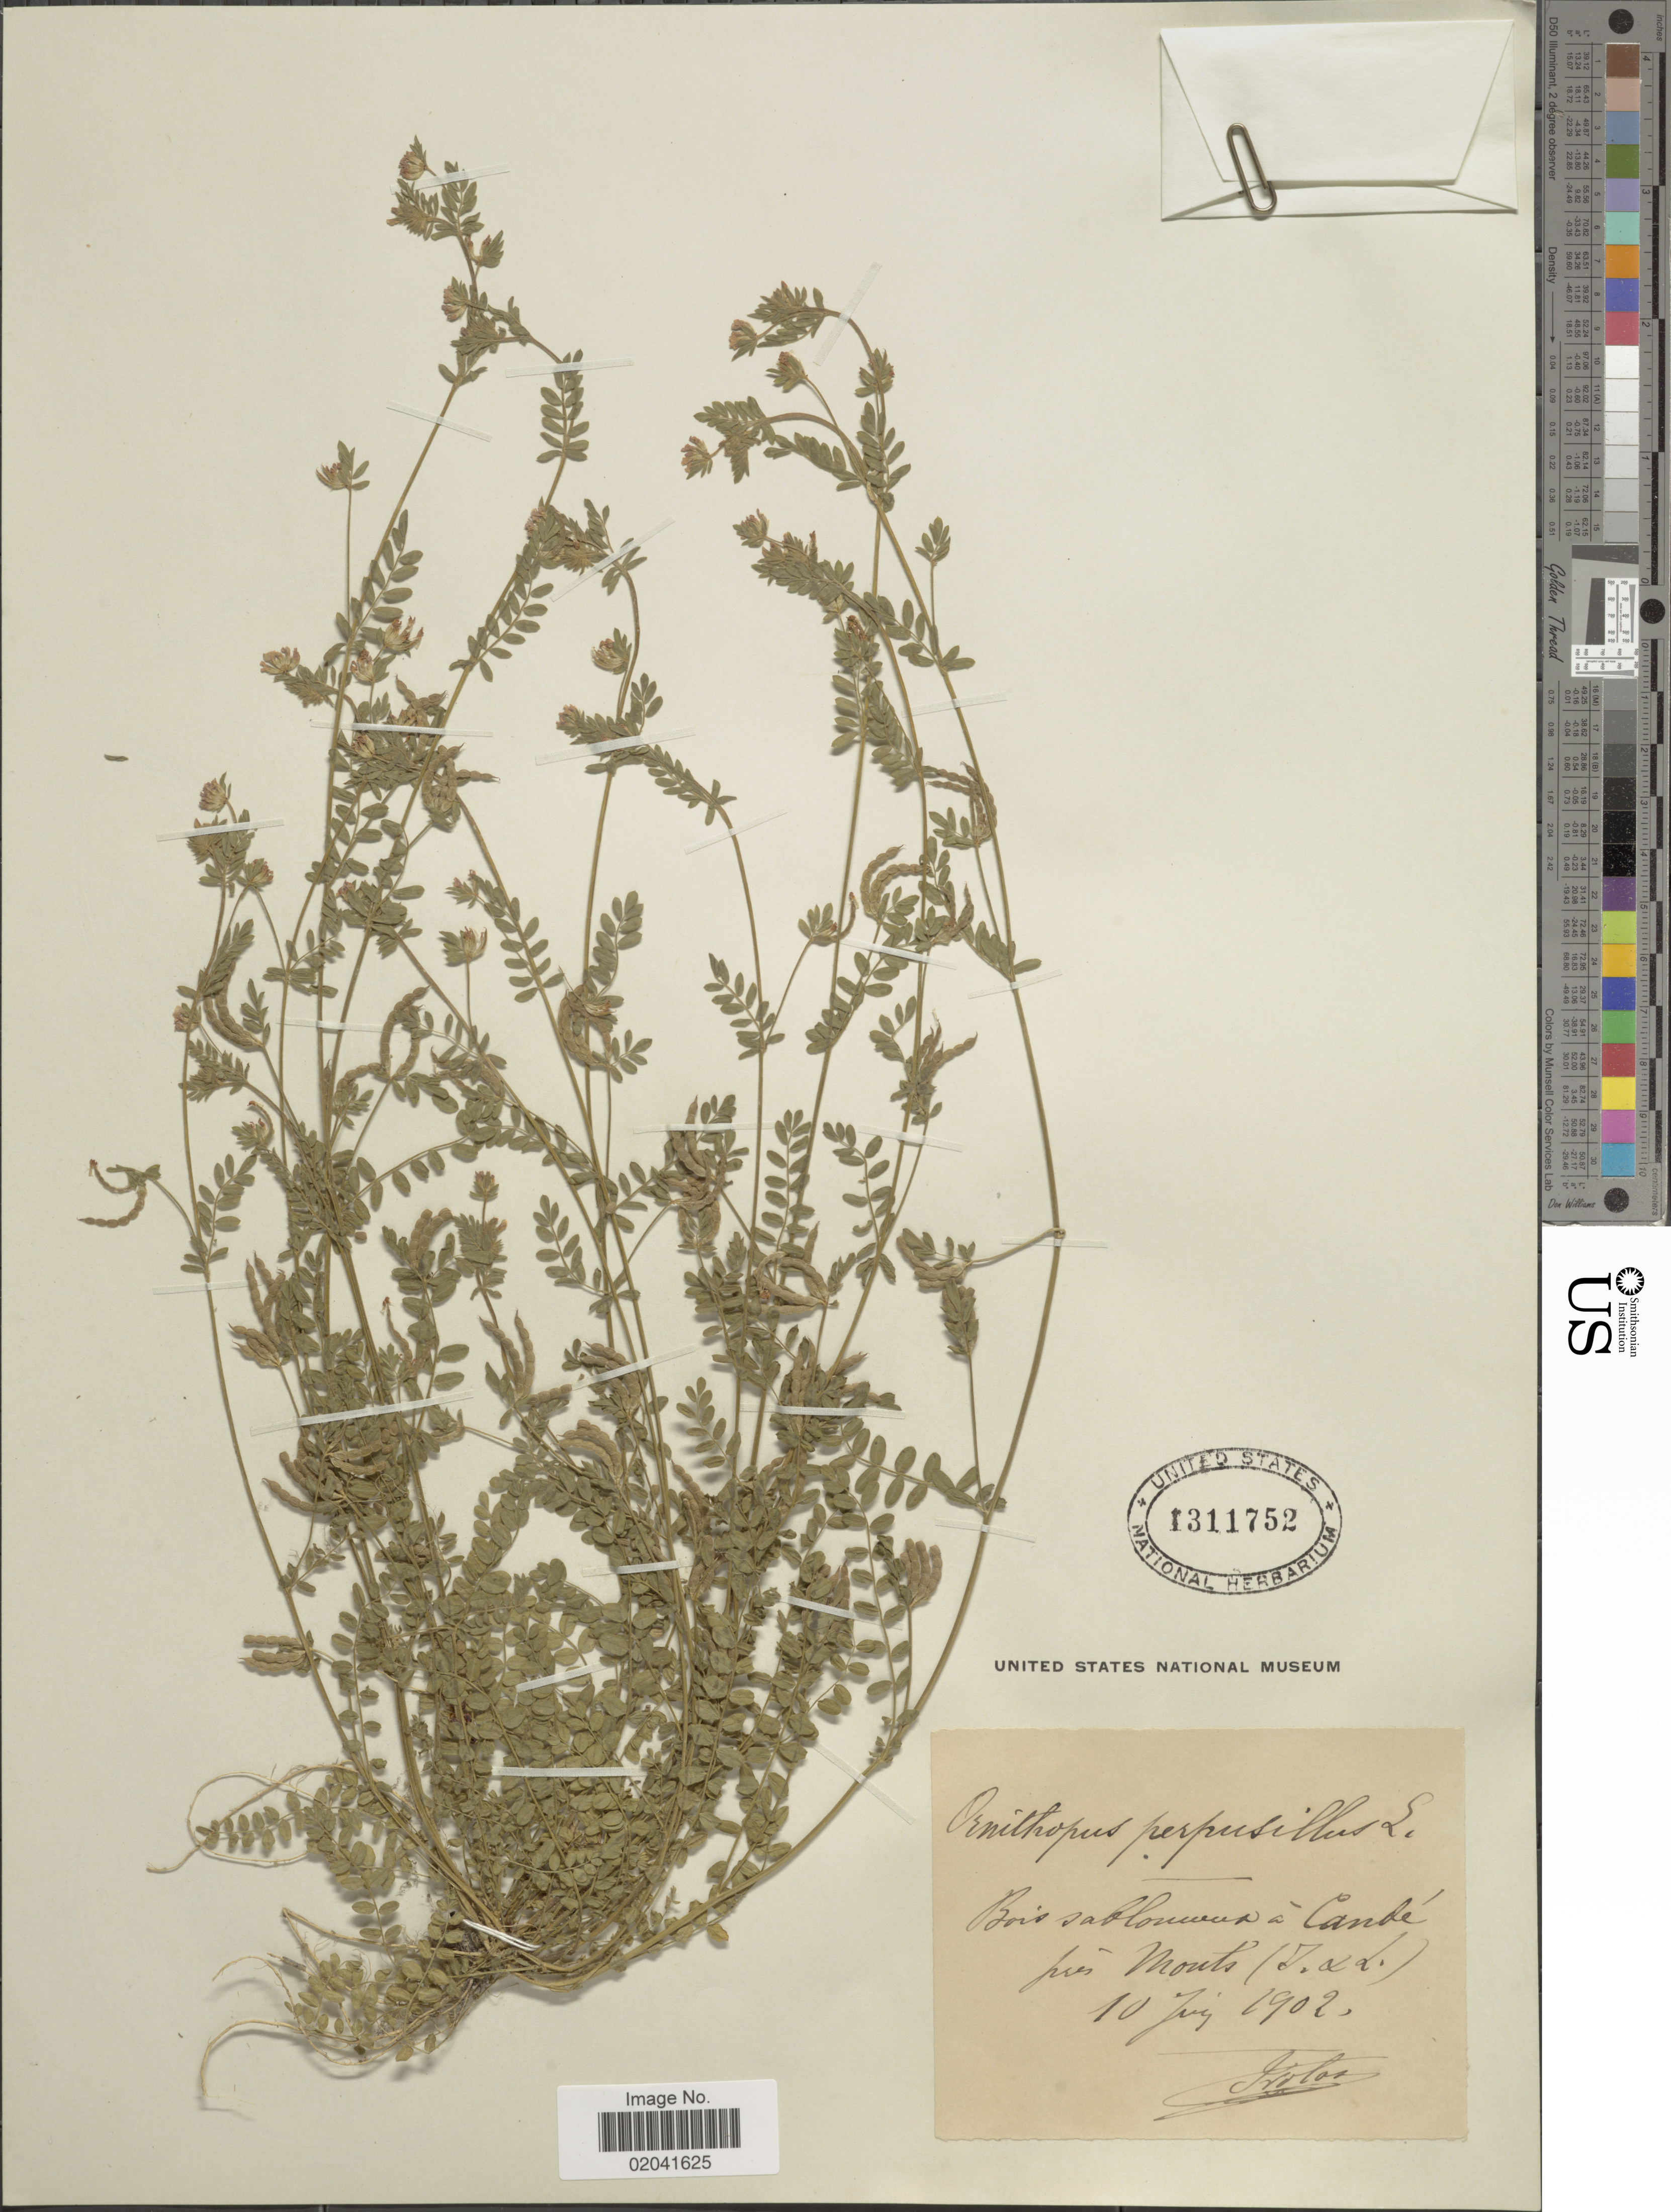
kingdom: Plantae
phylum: Tracheophyta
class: Magnoliopsida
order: Fabales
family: Fabaceae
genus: Ornithopus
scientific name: Ornithopus perpusillus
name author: L.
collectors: Ivolas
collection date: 1902-07-10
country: France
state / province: Pays de la Loire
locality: Bois sablonneux a Candé, pres Mouth (T.& L.). [interpreted]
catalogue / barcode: US 1311752